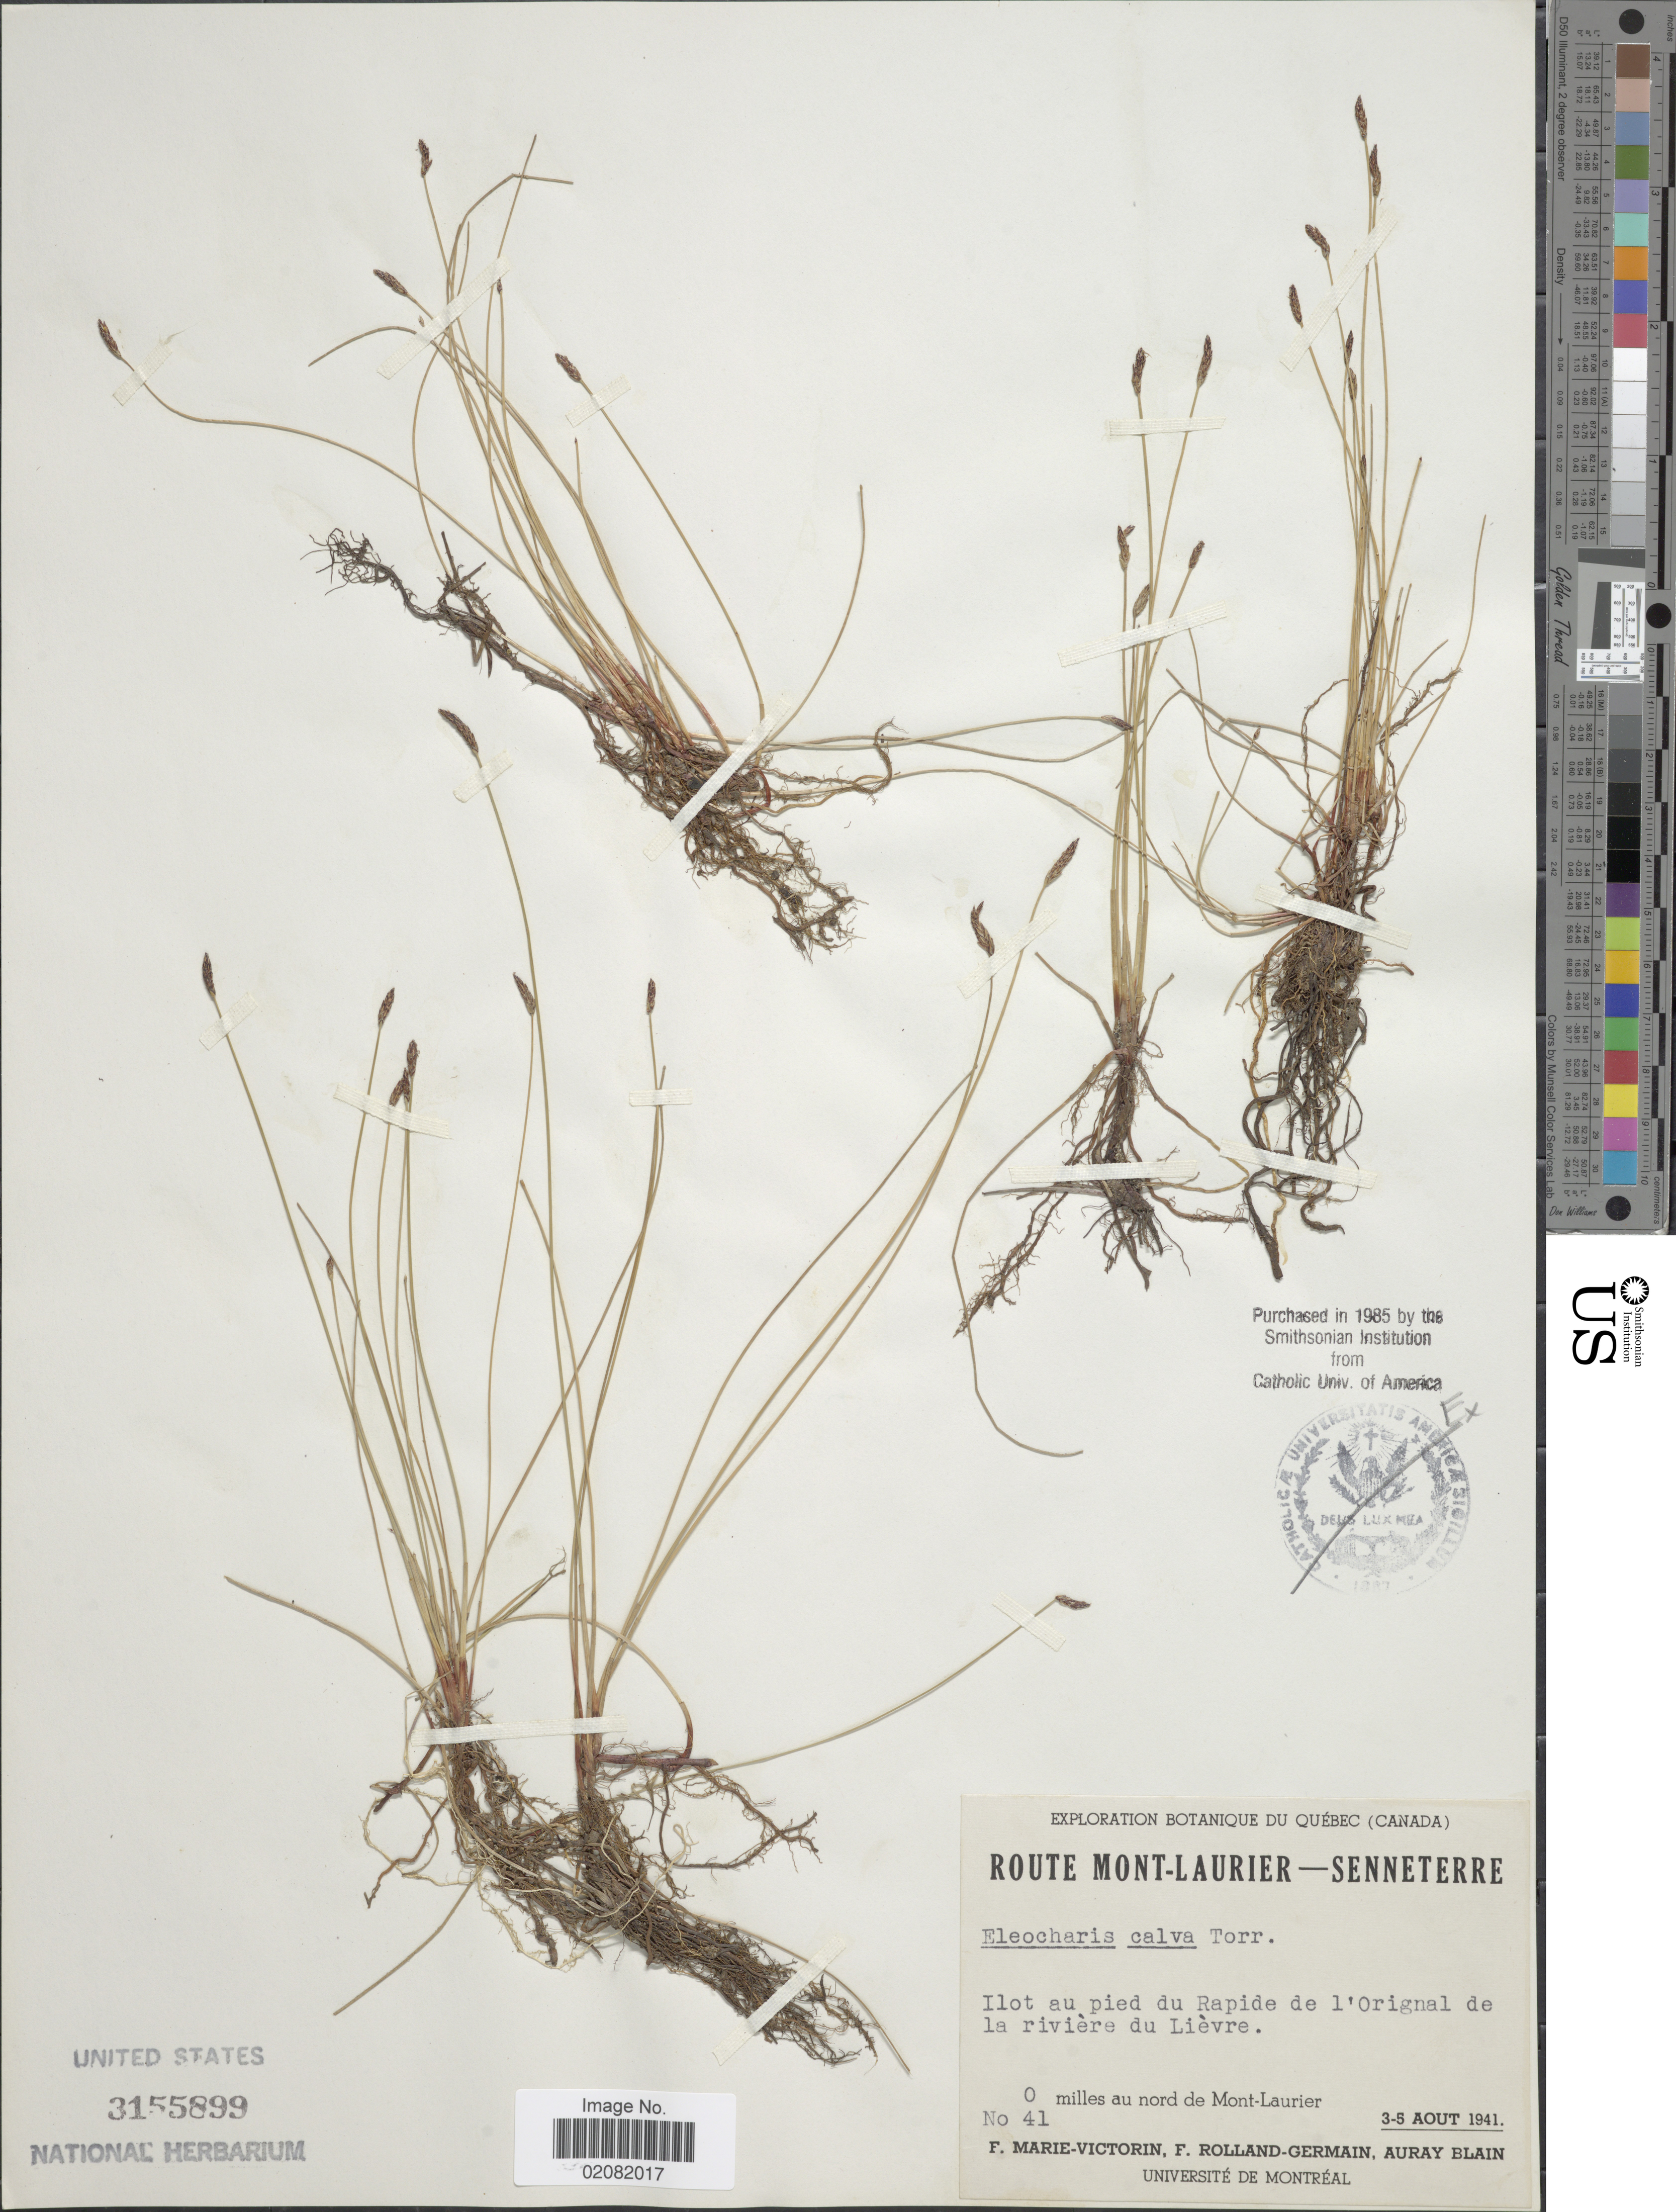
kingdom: Plantae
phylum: Tracheophyta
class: Liliopsida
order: Poales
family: Cyperaceae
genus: Eleocharis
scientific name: Eleocharis erythropoda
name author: Steud.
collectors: F. Marie-Victorin, Rolland-Germain & A. Blain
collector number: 41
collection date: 1941-08-03/1941-08-05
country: Canada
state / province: Quebec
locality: Route Mont-Laurier-Senneterre, Ilot au pied du Rapide de l'Original de la rivière du Lièvre, 0 miles au nord de Mont-Laurier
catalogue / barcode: US 3155899